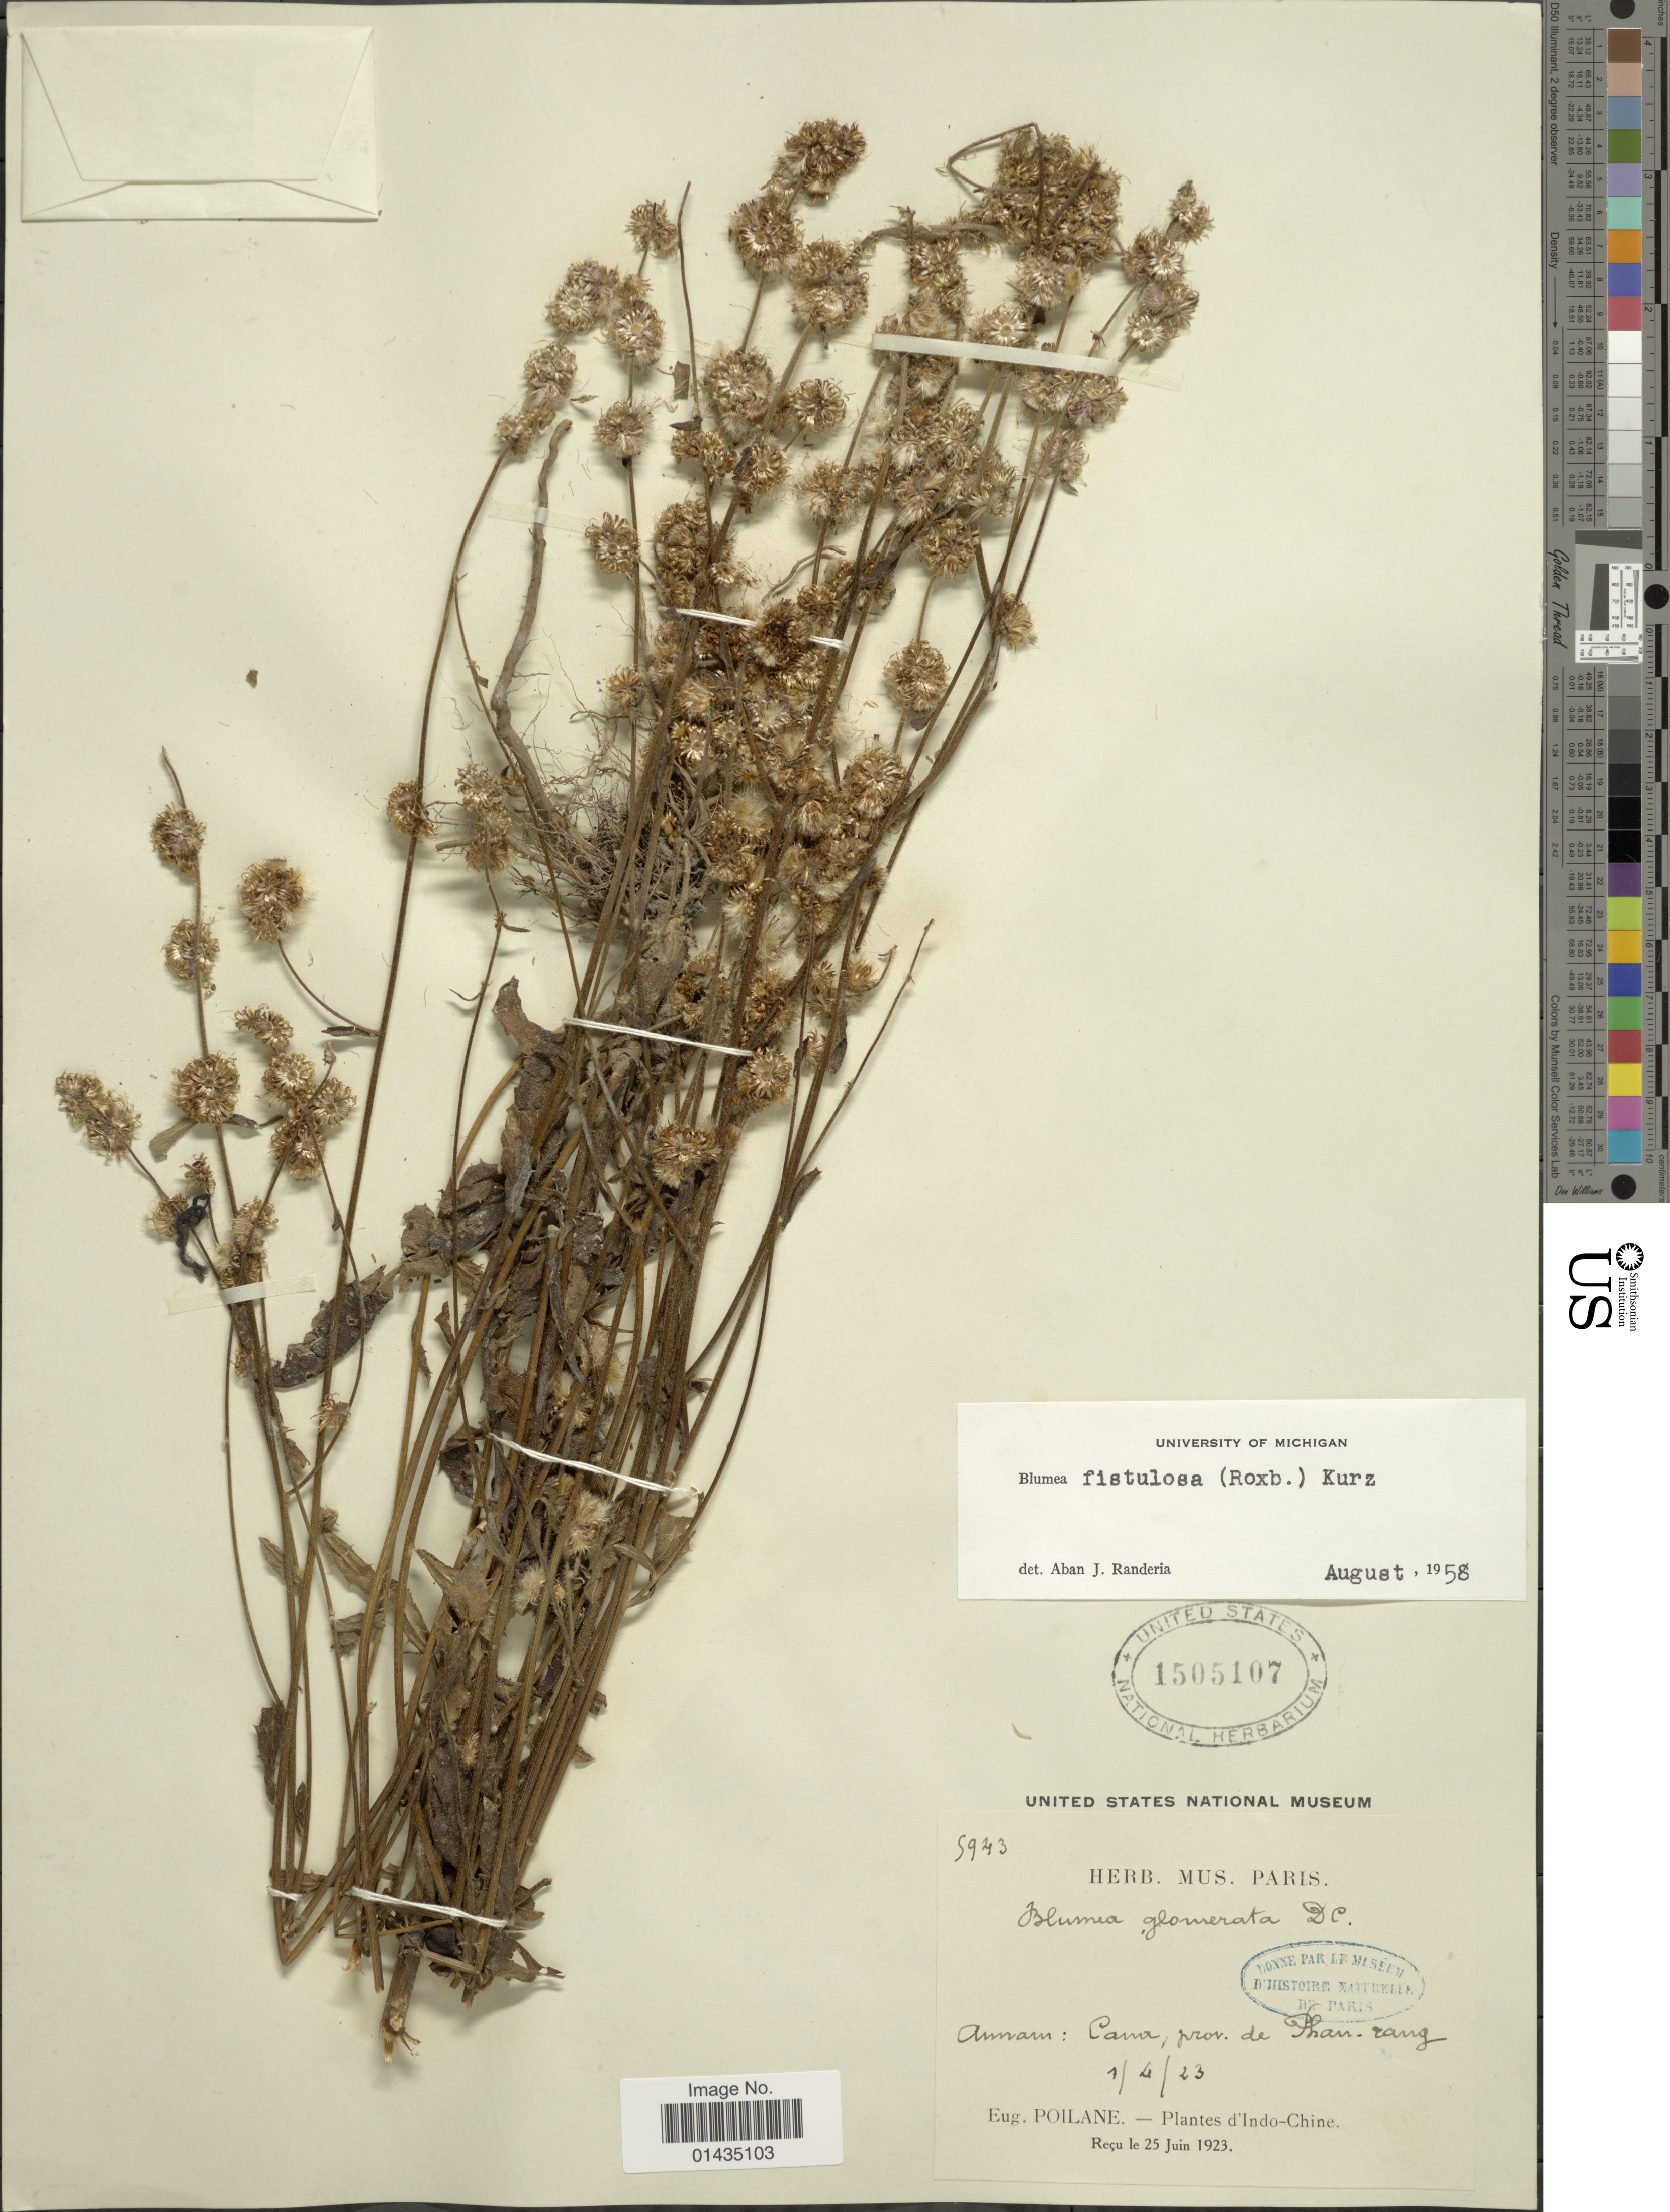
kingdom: Plantae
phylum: Tracheophyta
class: Magnoliopsida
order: Asterales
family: Asteraceae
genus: Blumea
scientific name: Blumea fistulosa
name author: (Roxb.) Kurz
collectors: E. Poilane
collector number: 5943*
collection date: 1923-04-01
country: Vietnam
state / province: Ninh Thuận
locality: Amran: Carvai, prov. de Pahn, rang, Indo-Chine [interpreted]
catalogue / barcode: US 1505107